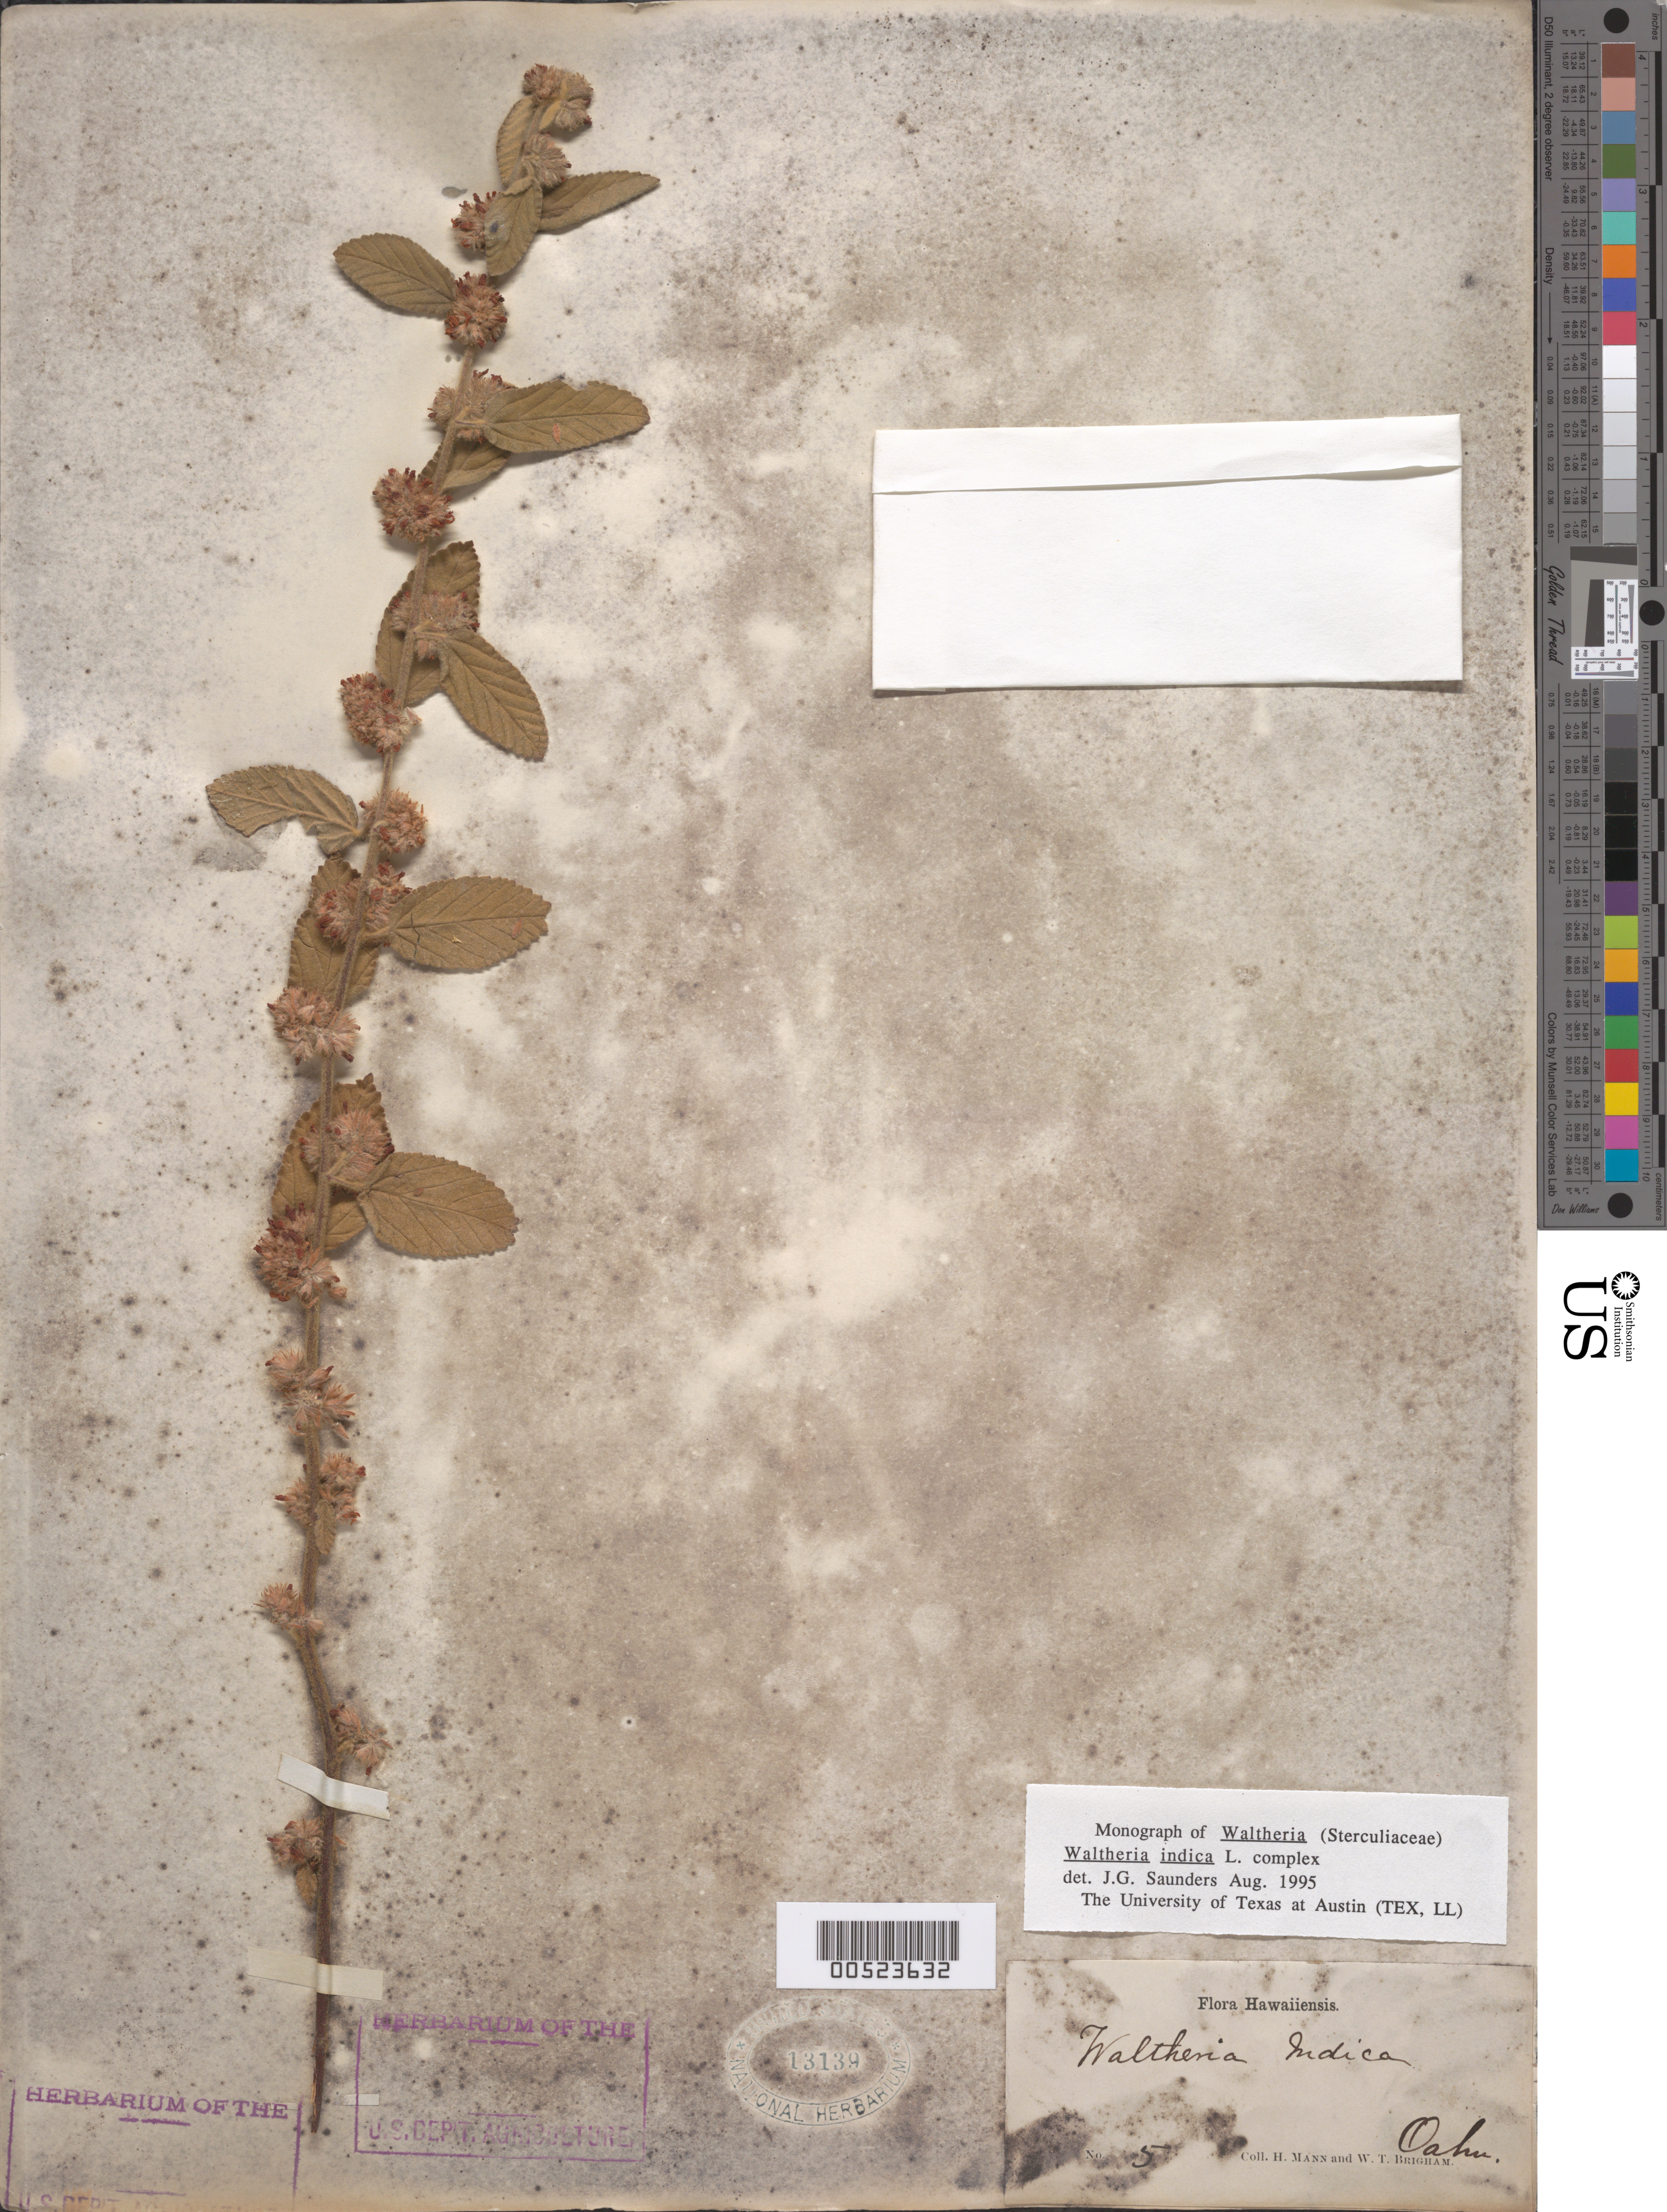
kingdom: Plantae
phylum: Tracheophyta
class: Magnoliopsida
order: Malvales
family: Malvaceae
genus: Waltheria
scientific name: Waltheria indica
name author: L.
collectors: H. Mann & W. T. Brigham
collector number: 5 (illeg.)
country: United States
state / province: Hawaii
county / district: Honolulu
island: Oahu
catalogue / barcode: US 13139